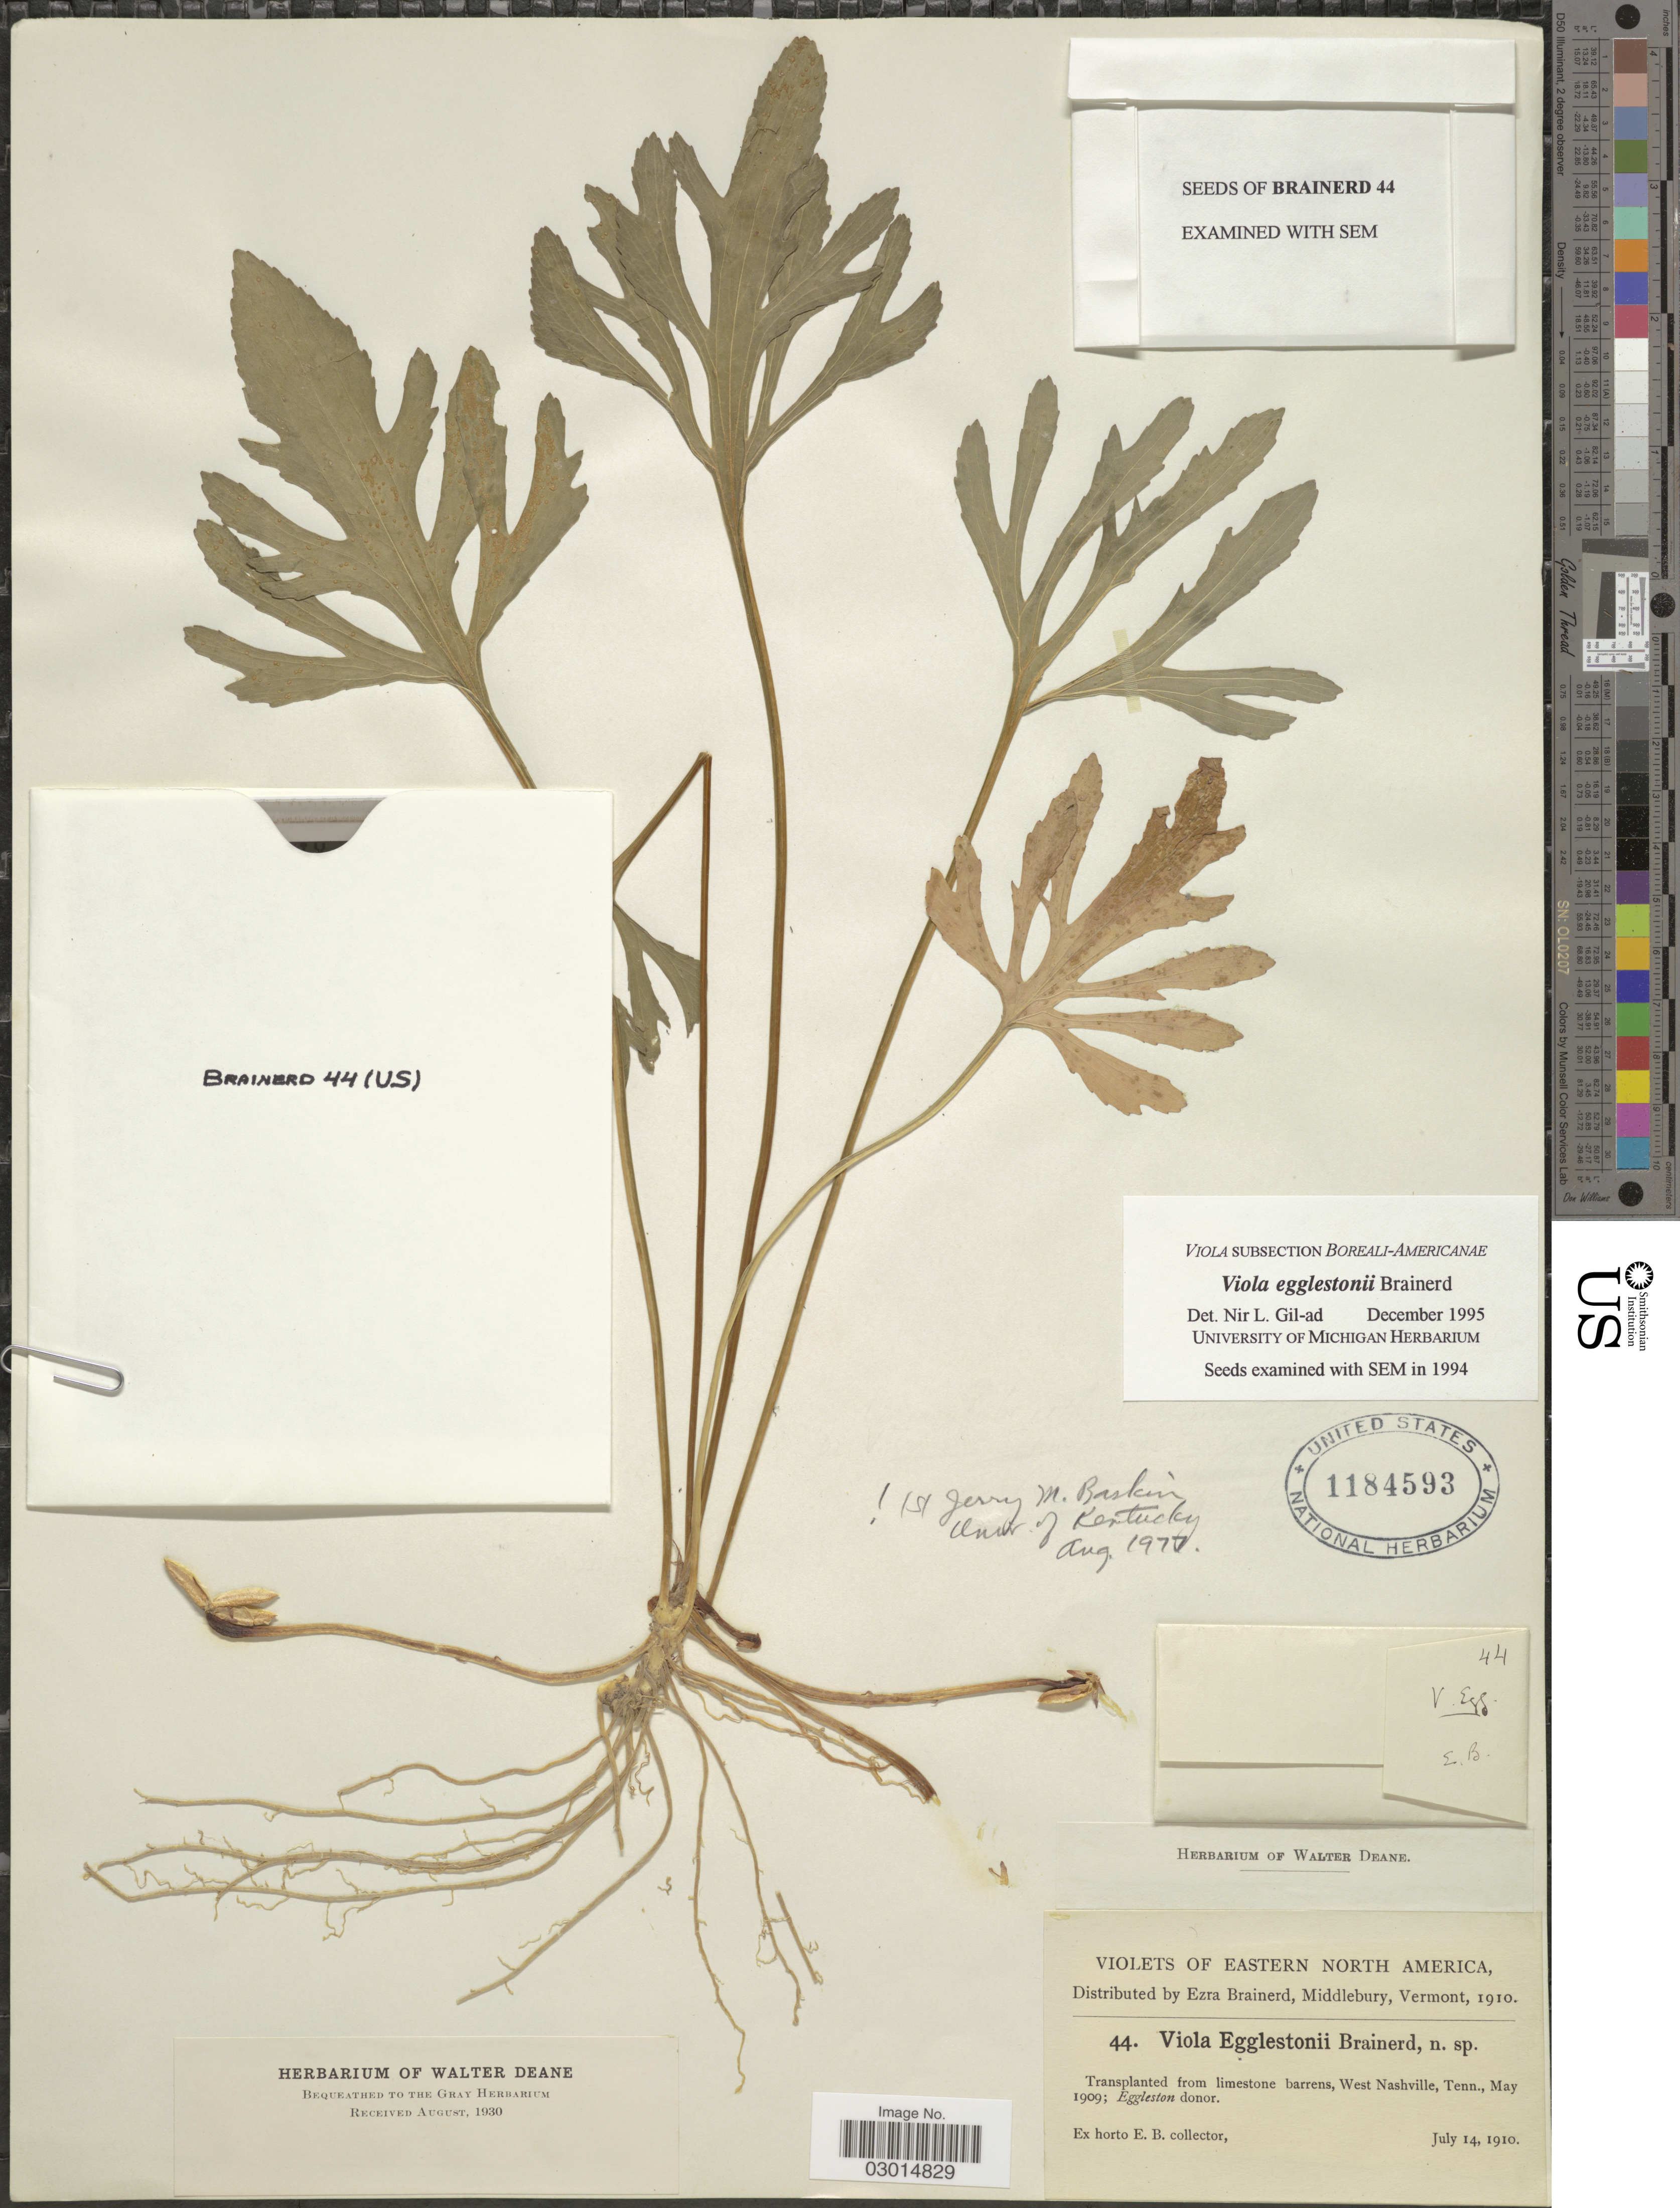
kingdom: Plantae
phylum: Tracheophyta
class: Magnoliopsida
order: Malpighiales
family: Violaceae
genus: Viola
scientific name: Viola egglestonii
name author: Brainerd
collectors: ex herb. Ezra Brainerd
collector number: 44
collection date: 1910-07-14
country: United States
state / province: Tennessee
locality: Eastern North America. Transplanted from limestone barrens, West Nashville, Tenn.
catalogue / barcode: US 1184593